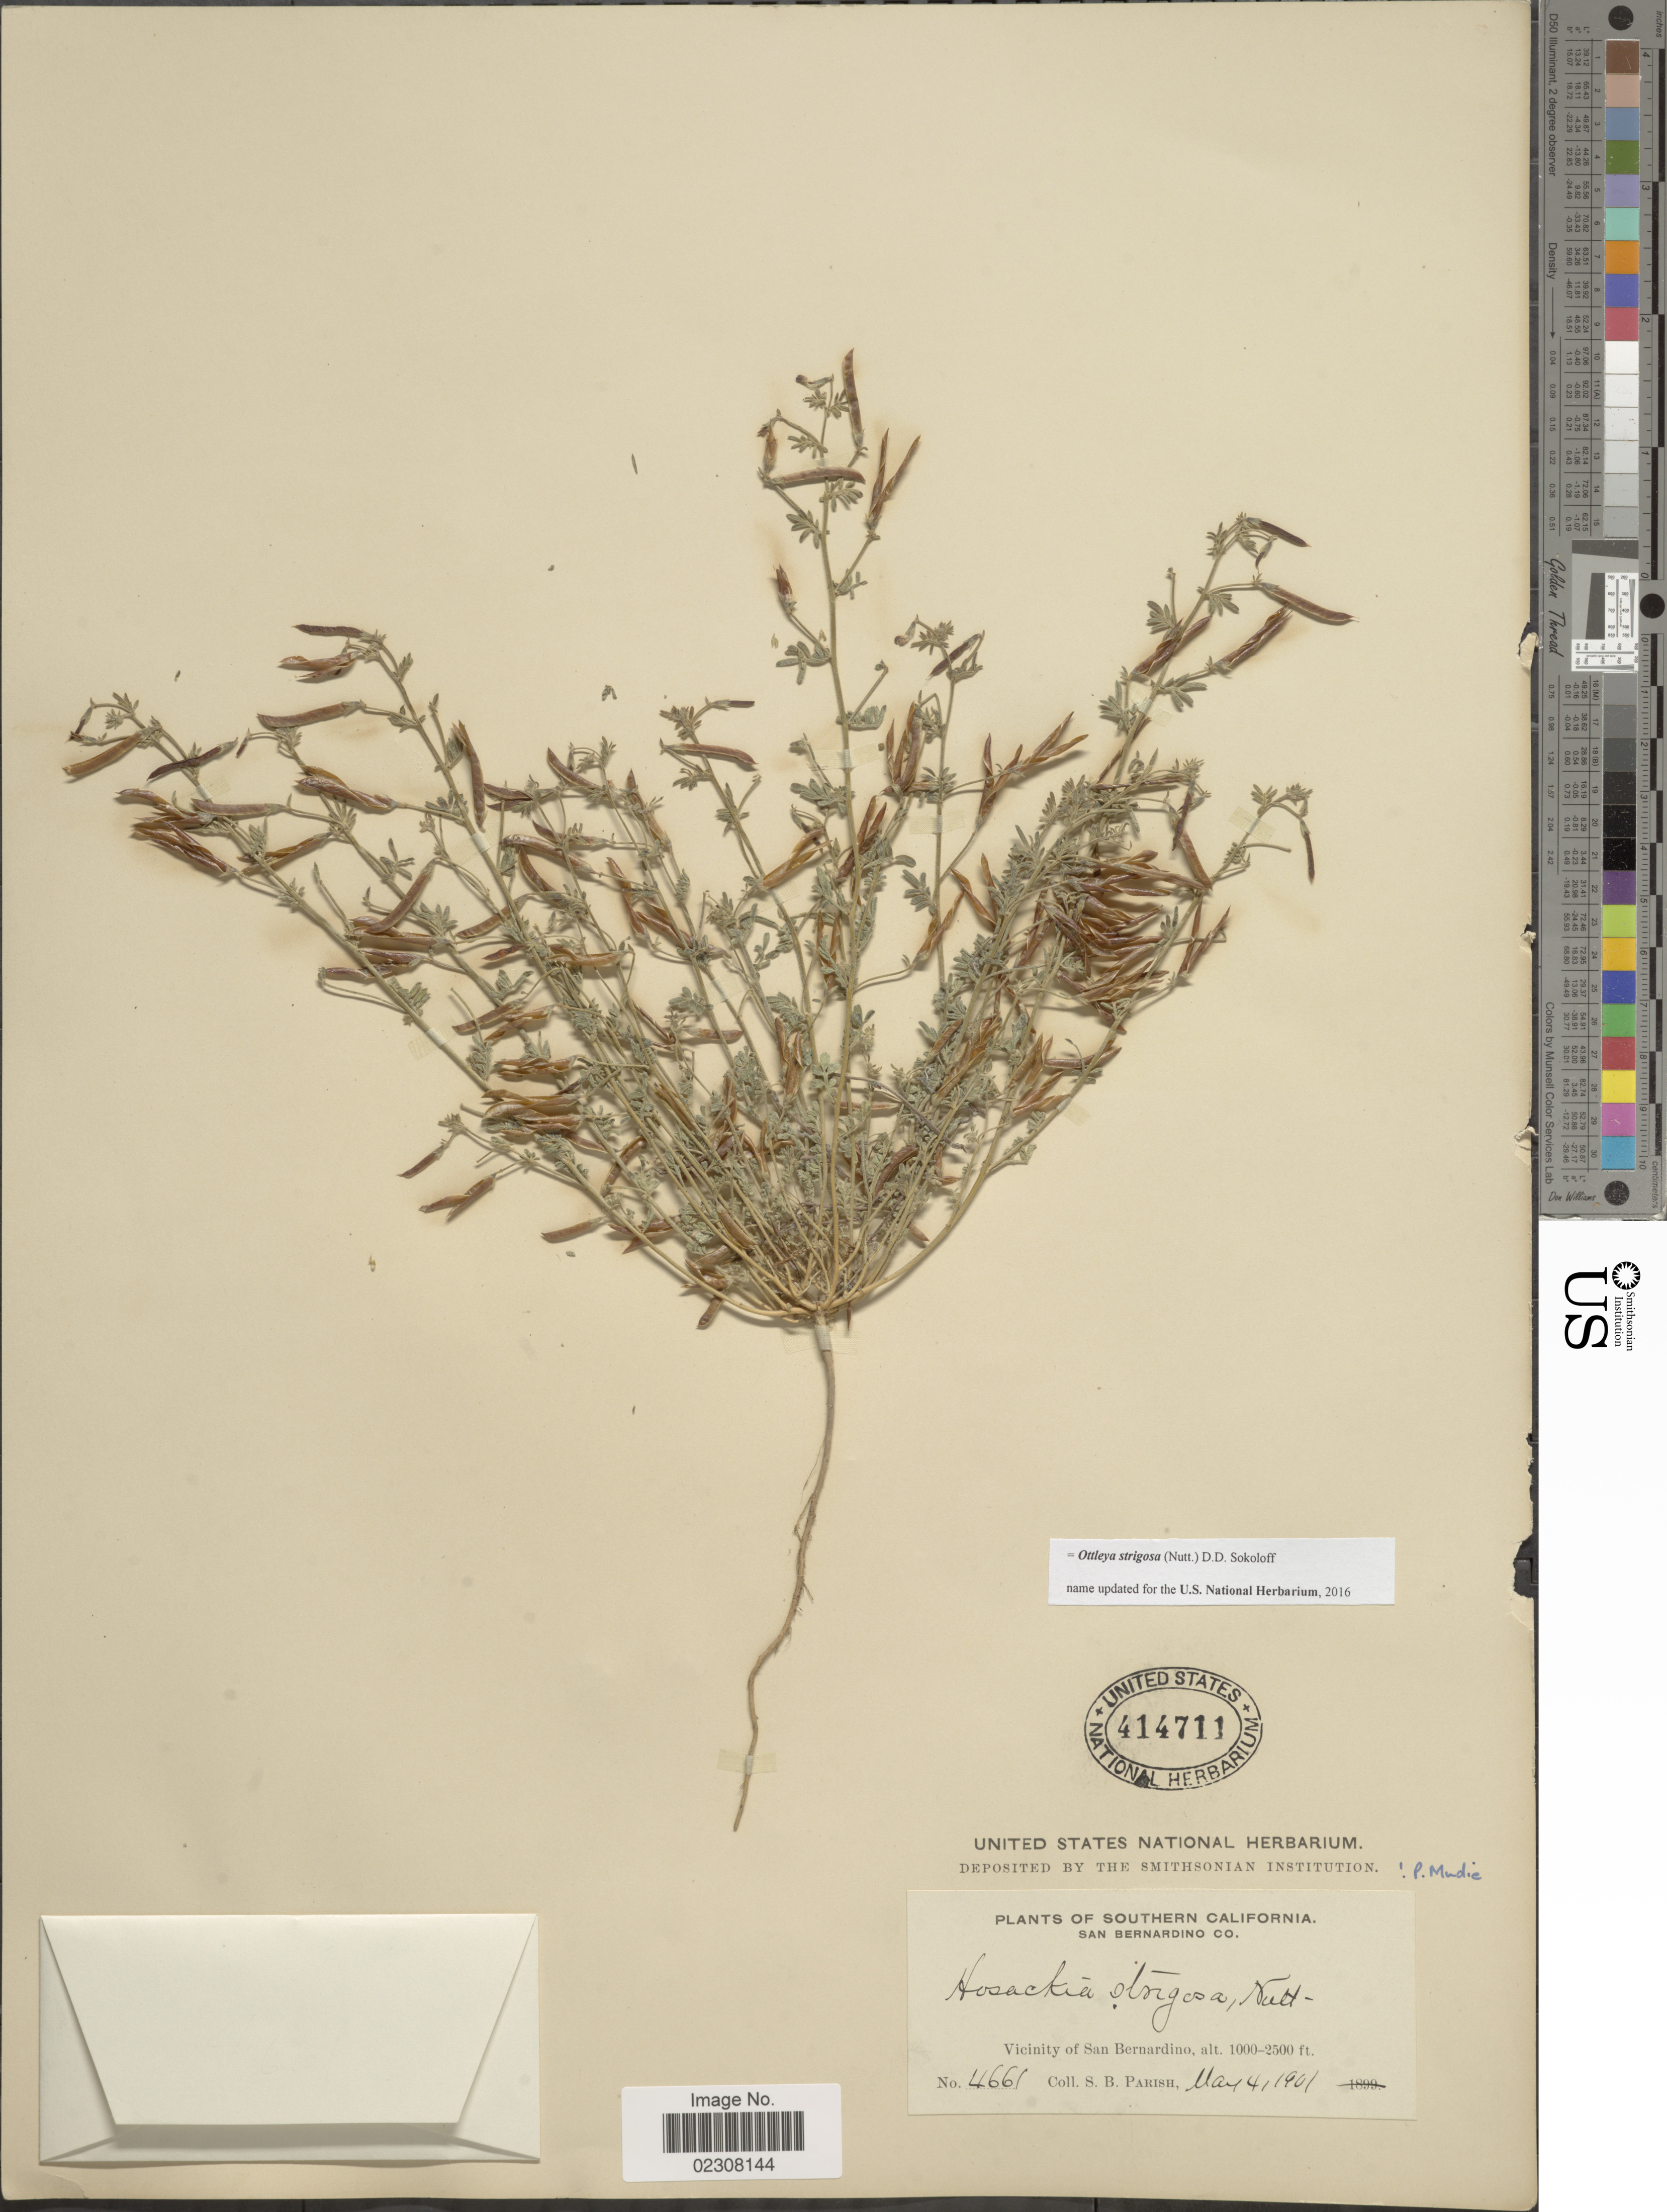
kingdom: Plantae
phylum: Tracheophyta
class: Magnoliopsida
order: Fabales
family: Fabaceae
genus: Ottleya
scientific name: Ottleya strigosa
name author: (Nutt.) D.D. Sokoloff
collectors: S. B. Parish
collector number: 4661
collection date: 1901-05-04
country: United States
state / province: California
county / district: San Bernardino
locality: Southern California, San Bernardino Co., Vicinity of San Bernardino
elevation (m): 305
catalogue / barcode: US 414711